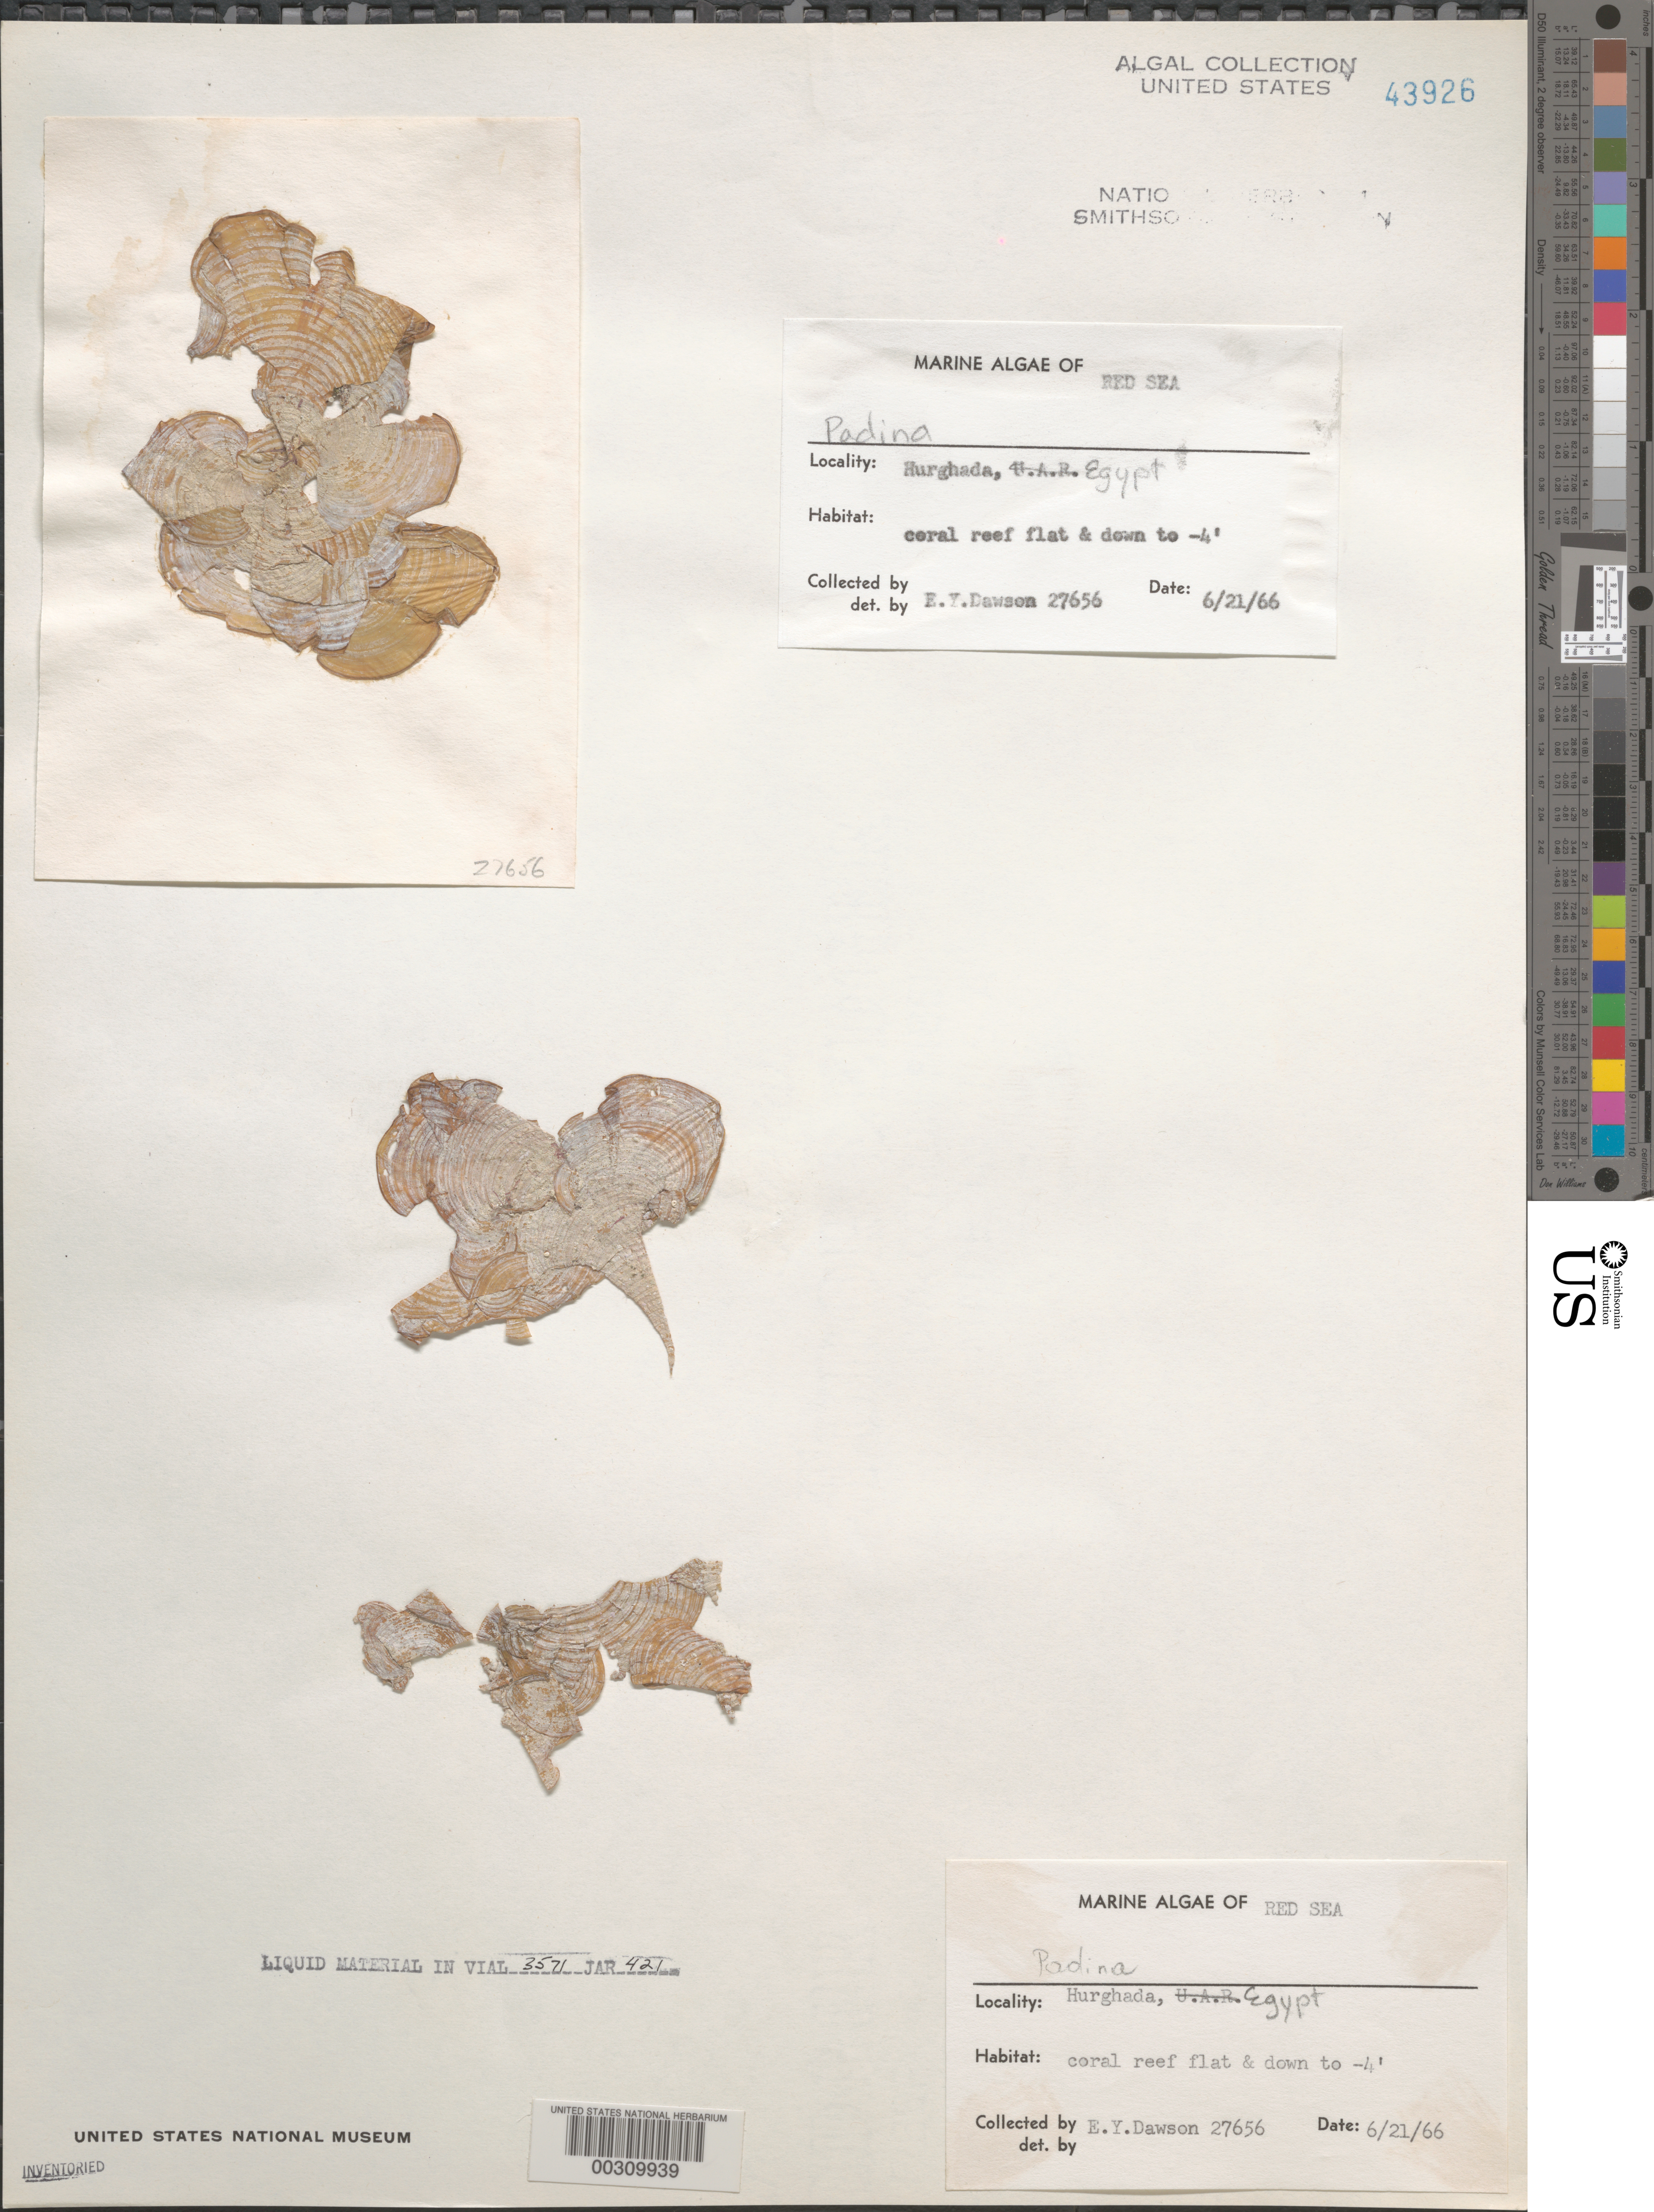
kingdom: Chromista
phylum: Ochrophyta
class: Phaeophyceae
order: Dictyotales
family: Dictyotaceae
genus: Padina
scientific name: Padina sp.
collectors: E. Y. Dawson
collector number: EYD 27656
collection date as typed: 21 Jun 1966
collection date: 1966-06-21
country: Egypt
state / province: Al Bahr al Ahmar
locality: Hurghada, Red Sea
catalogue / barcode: US 43926